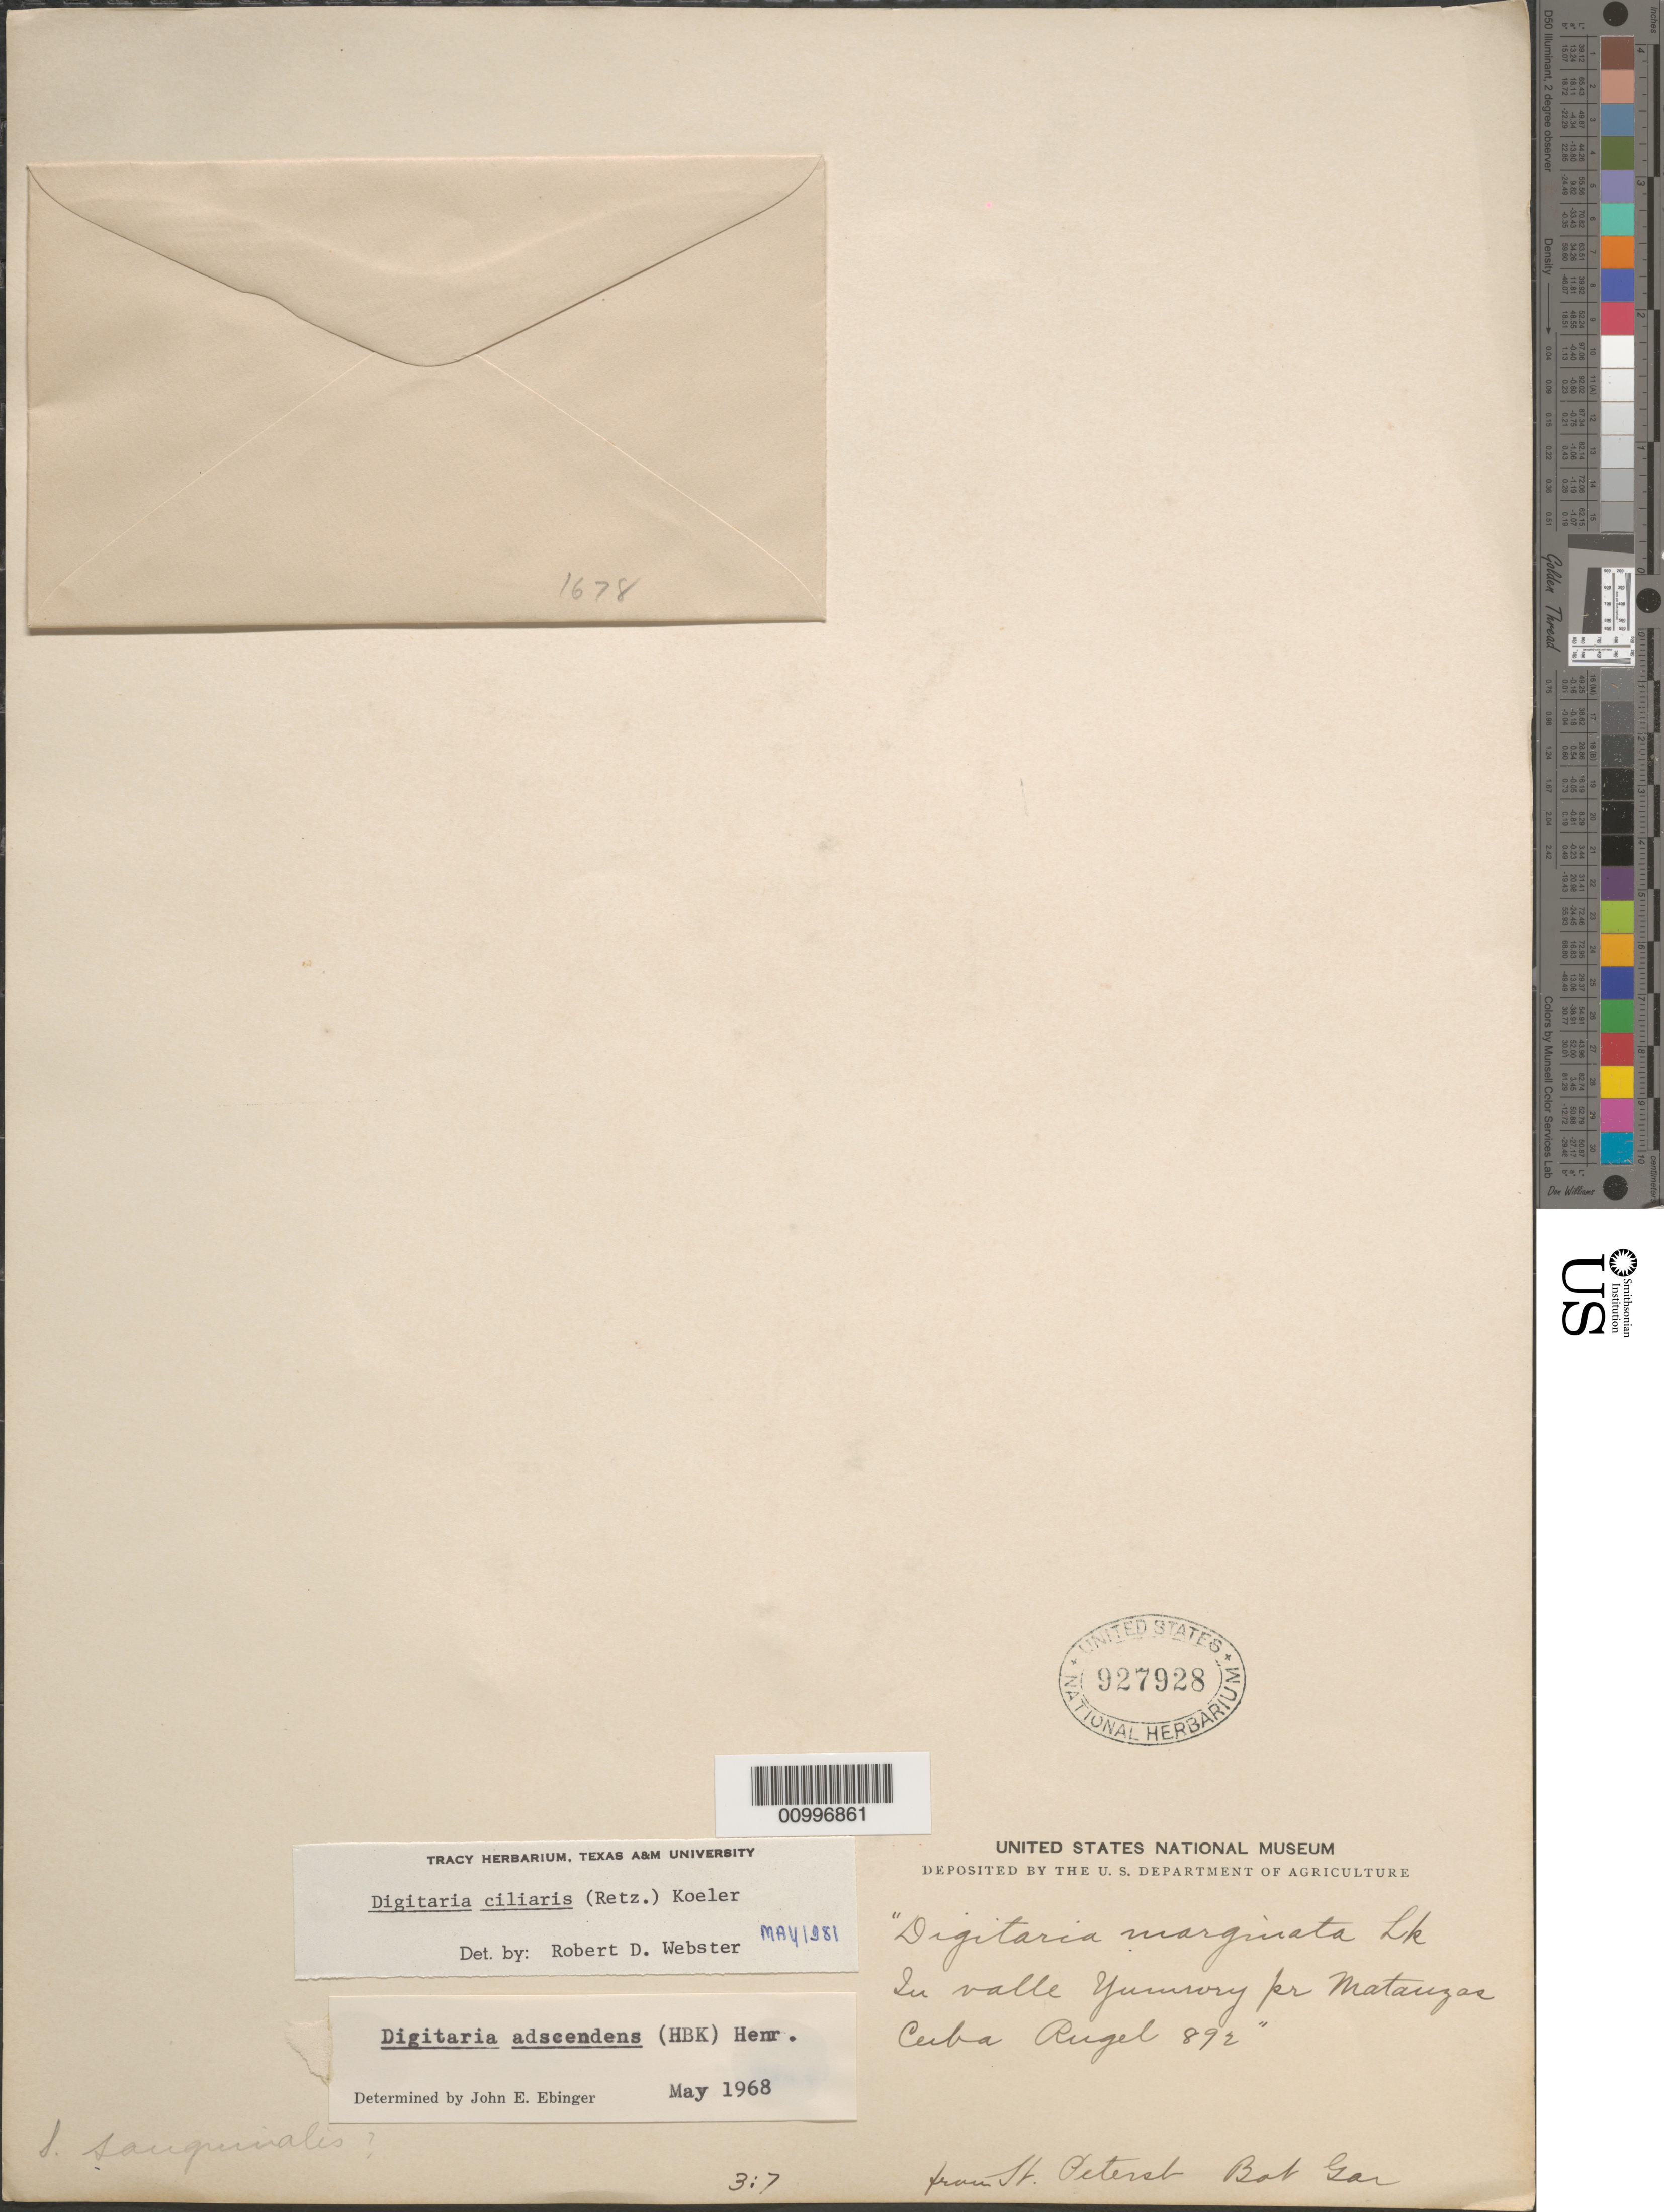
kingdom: Plantae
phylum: Tracheophyta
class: Liliopsida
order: Poales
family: Poaceae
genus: Digitaria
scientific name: Digitaria ciliaris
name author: (Retz.) Koeler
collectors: F. Rugel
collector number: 892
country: Cuba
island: Cuba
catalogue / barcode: US 927928